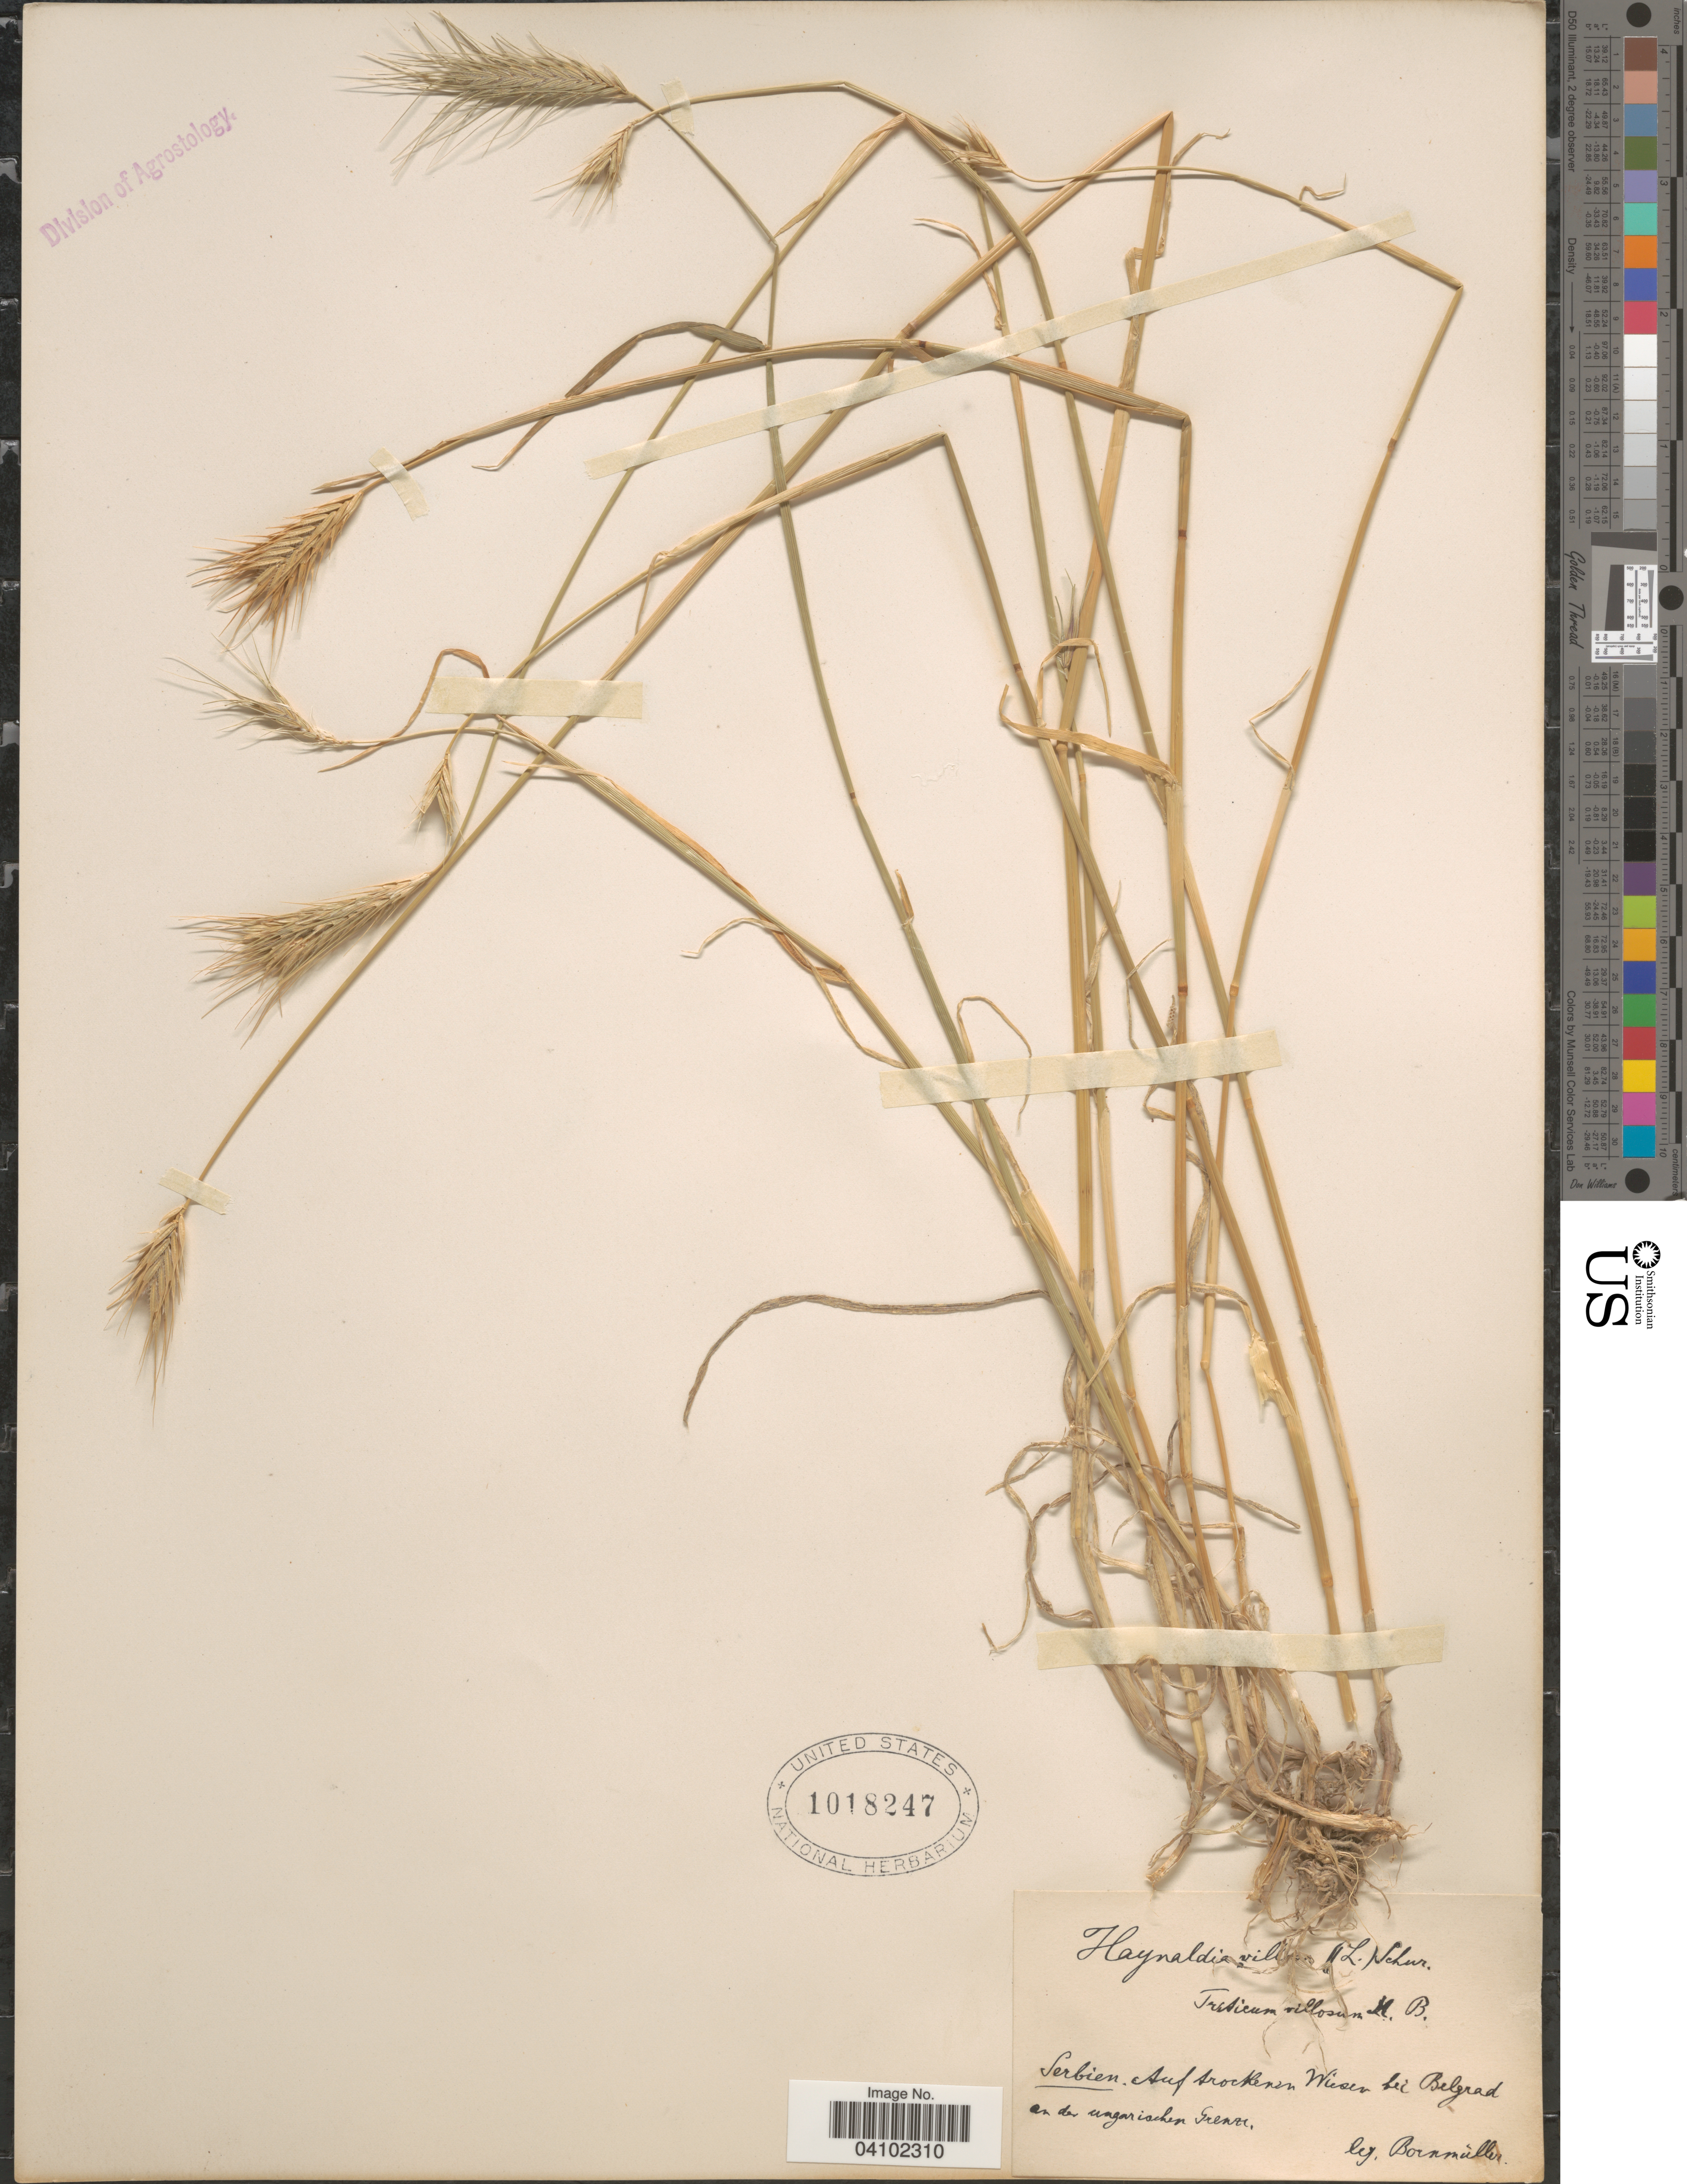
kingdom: Plantae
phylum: Tracheophyta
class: Liliopsida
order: Poales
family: Poaceae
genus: Dasypyrum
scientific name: Dasypyrum villosum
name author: (L.) Candargy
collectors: Bornmüller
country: Serbia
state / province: Belgrade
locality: Auf trockenen Wiesen an der ungarischen Grenze.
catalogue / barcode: US 1018247